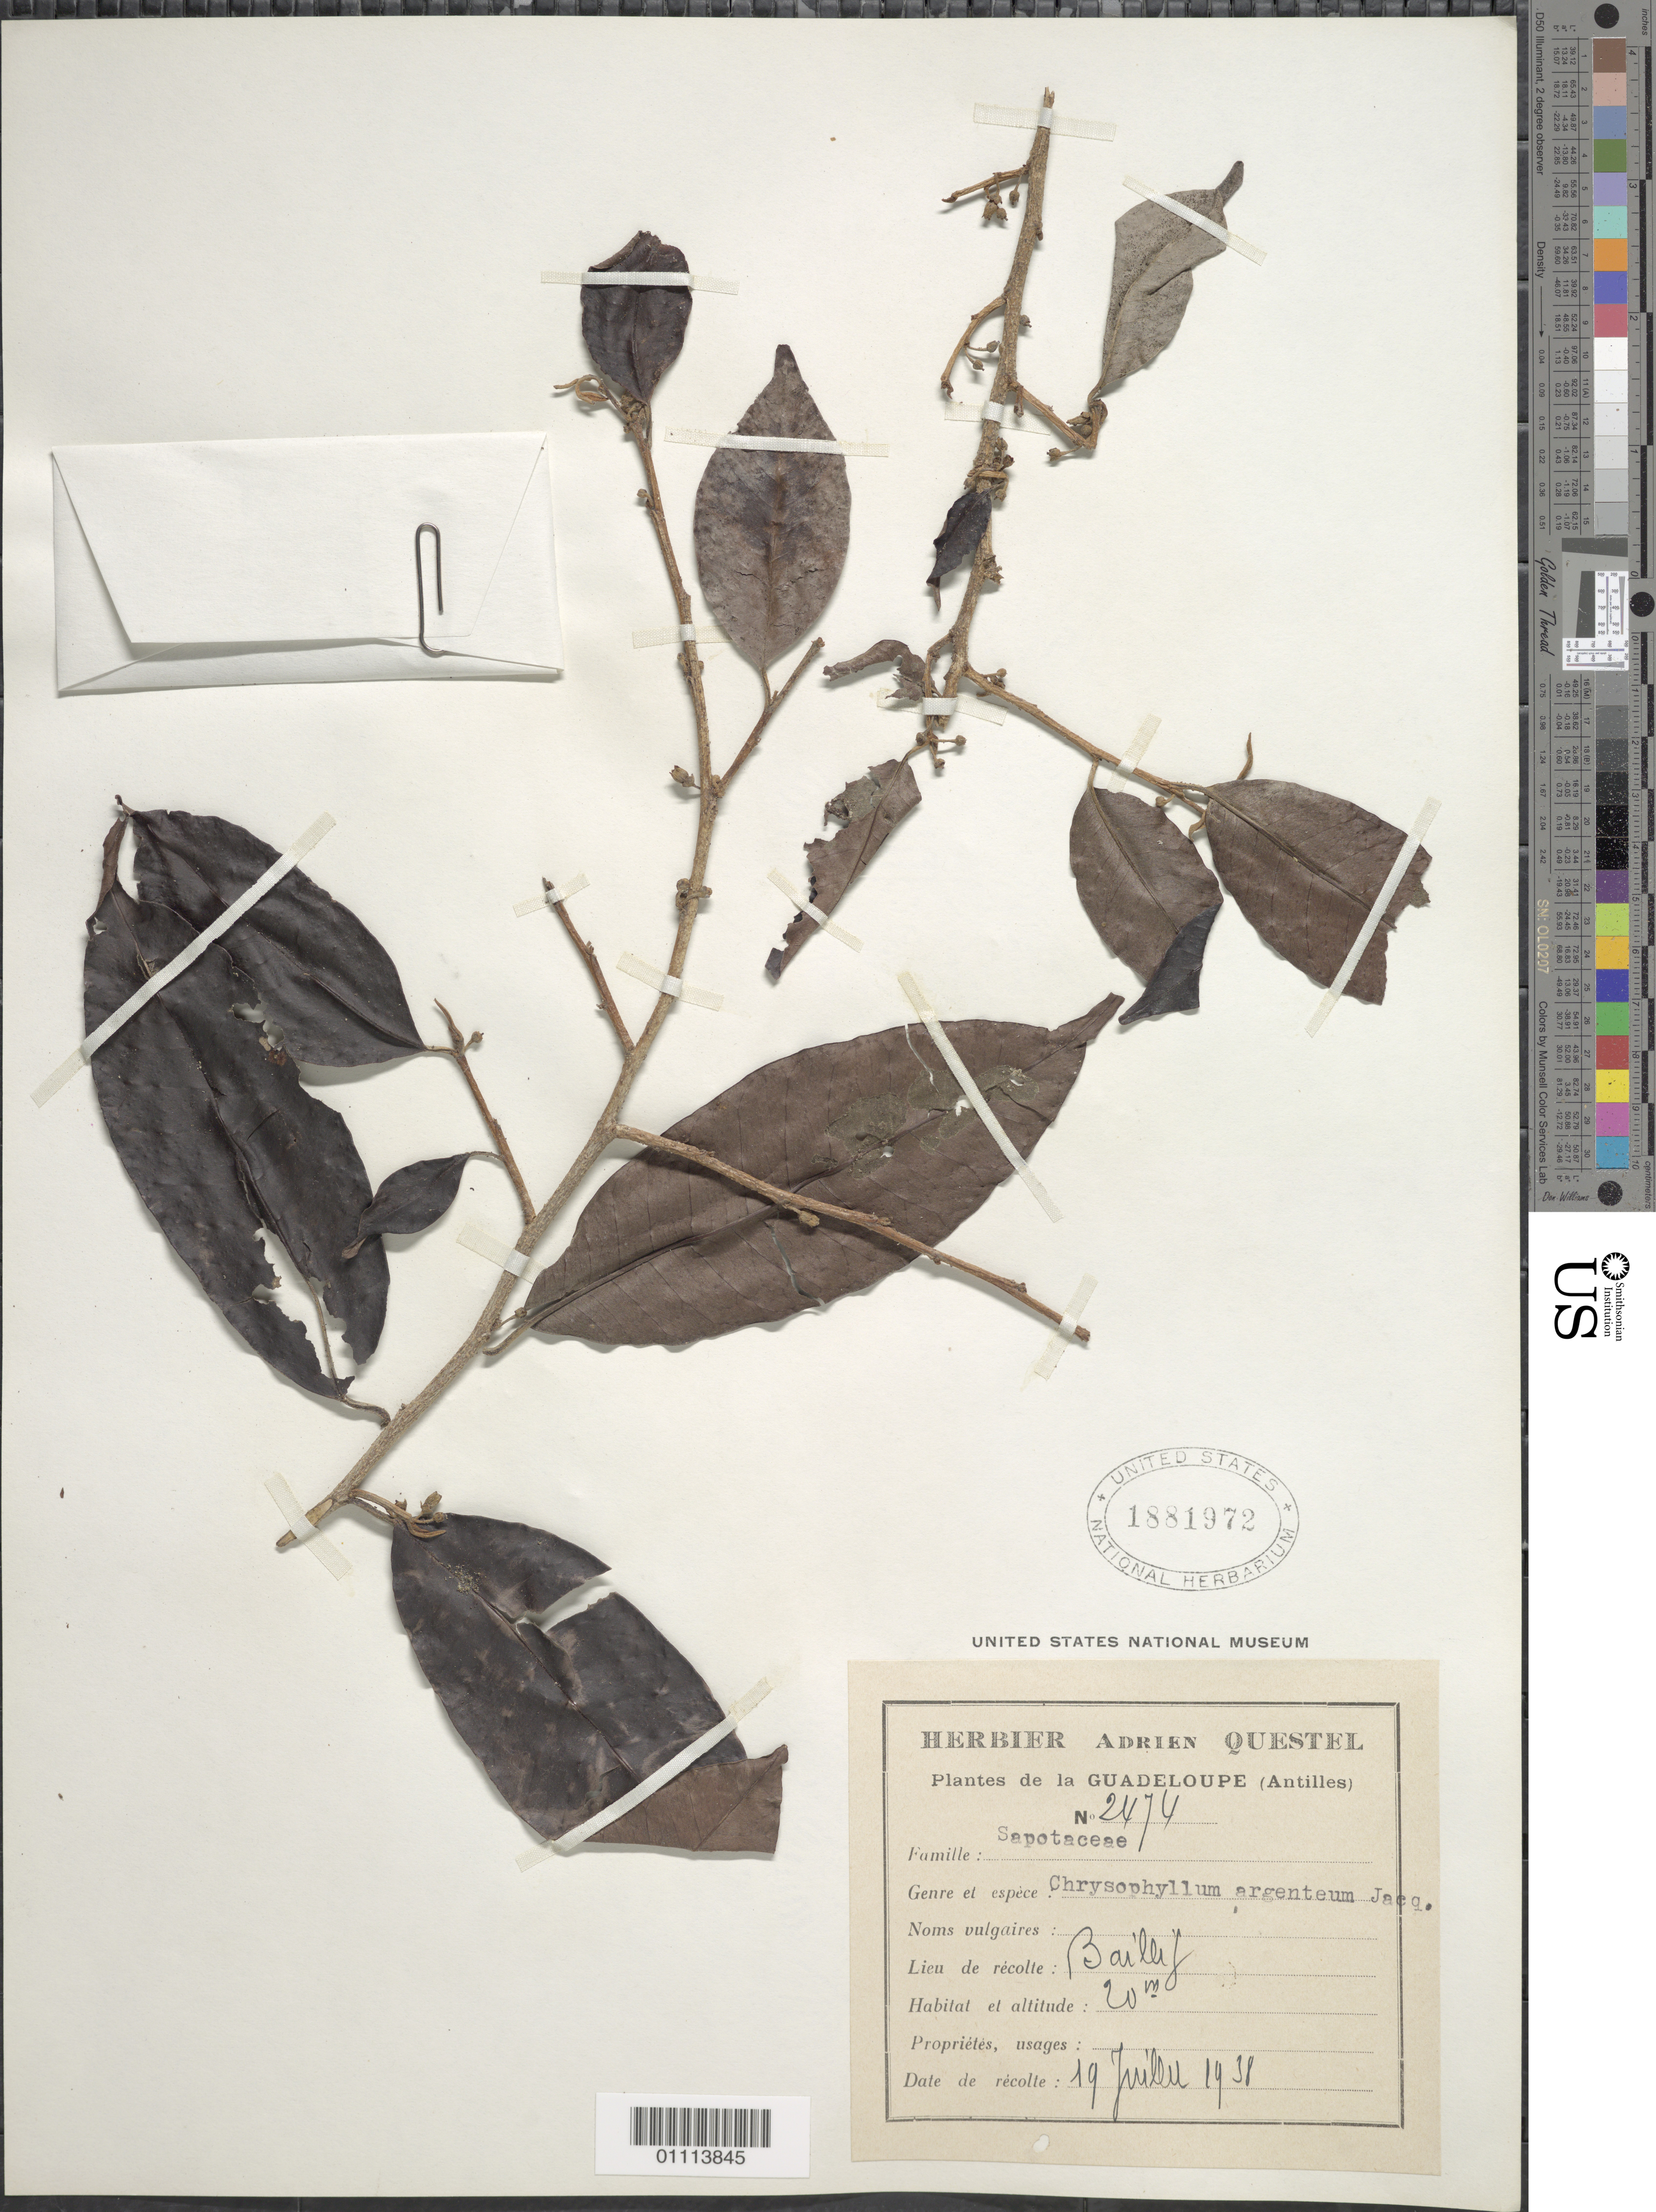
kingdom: Plantae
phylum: Tracheophyta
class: Magnoliopsida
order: Ericales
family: Sapotaceae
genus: Chrysophyllum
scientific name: Chrysophyllum argenteum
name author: Jacq.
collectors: A. Questel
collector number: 2474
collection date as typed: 19 Jul 1938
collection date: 1938-07-19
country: Guadeloupe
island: Basse Terre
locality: Baillif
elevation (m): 20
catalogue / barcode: US 1881972